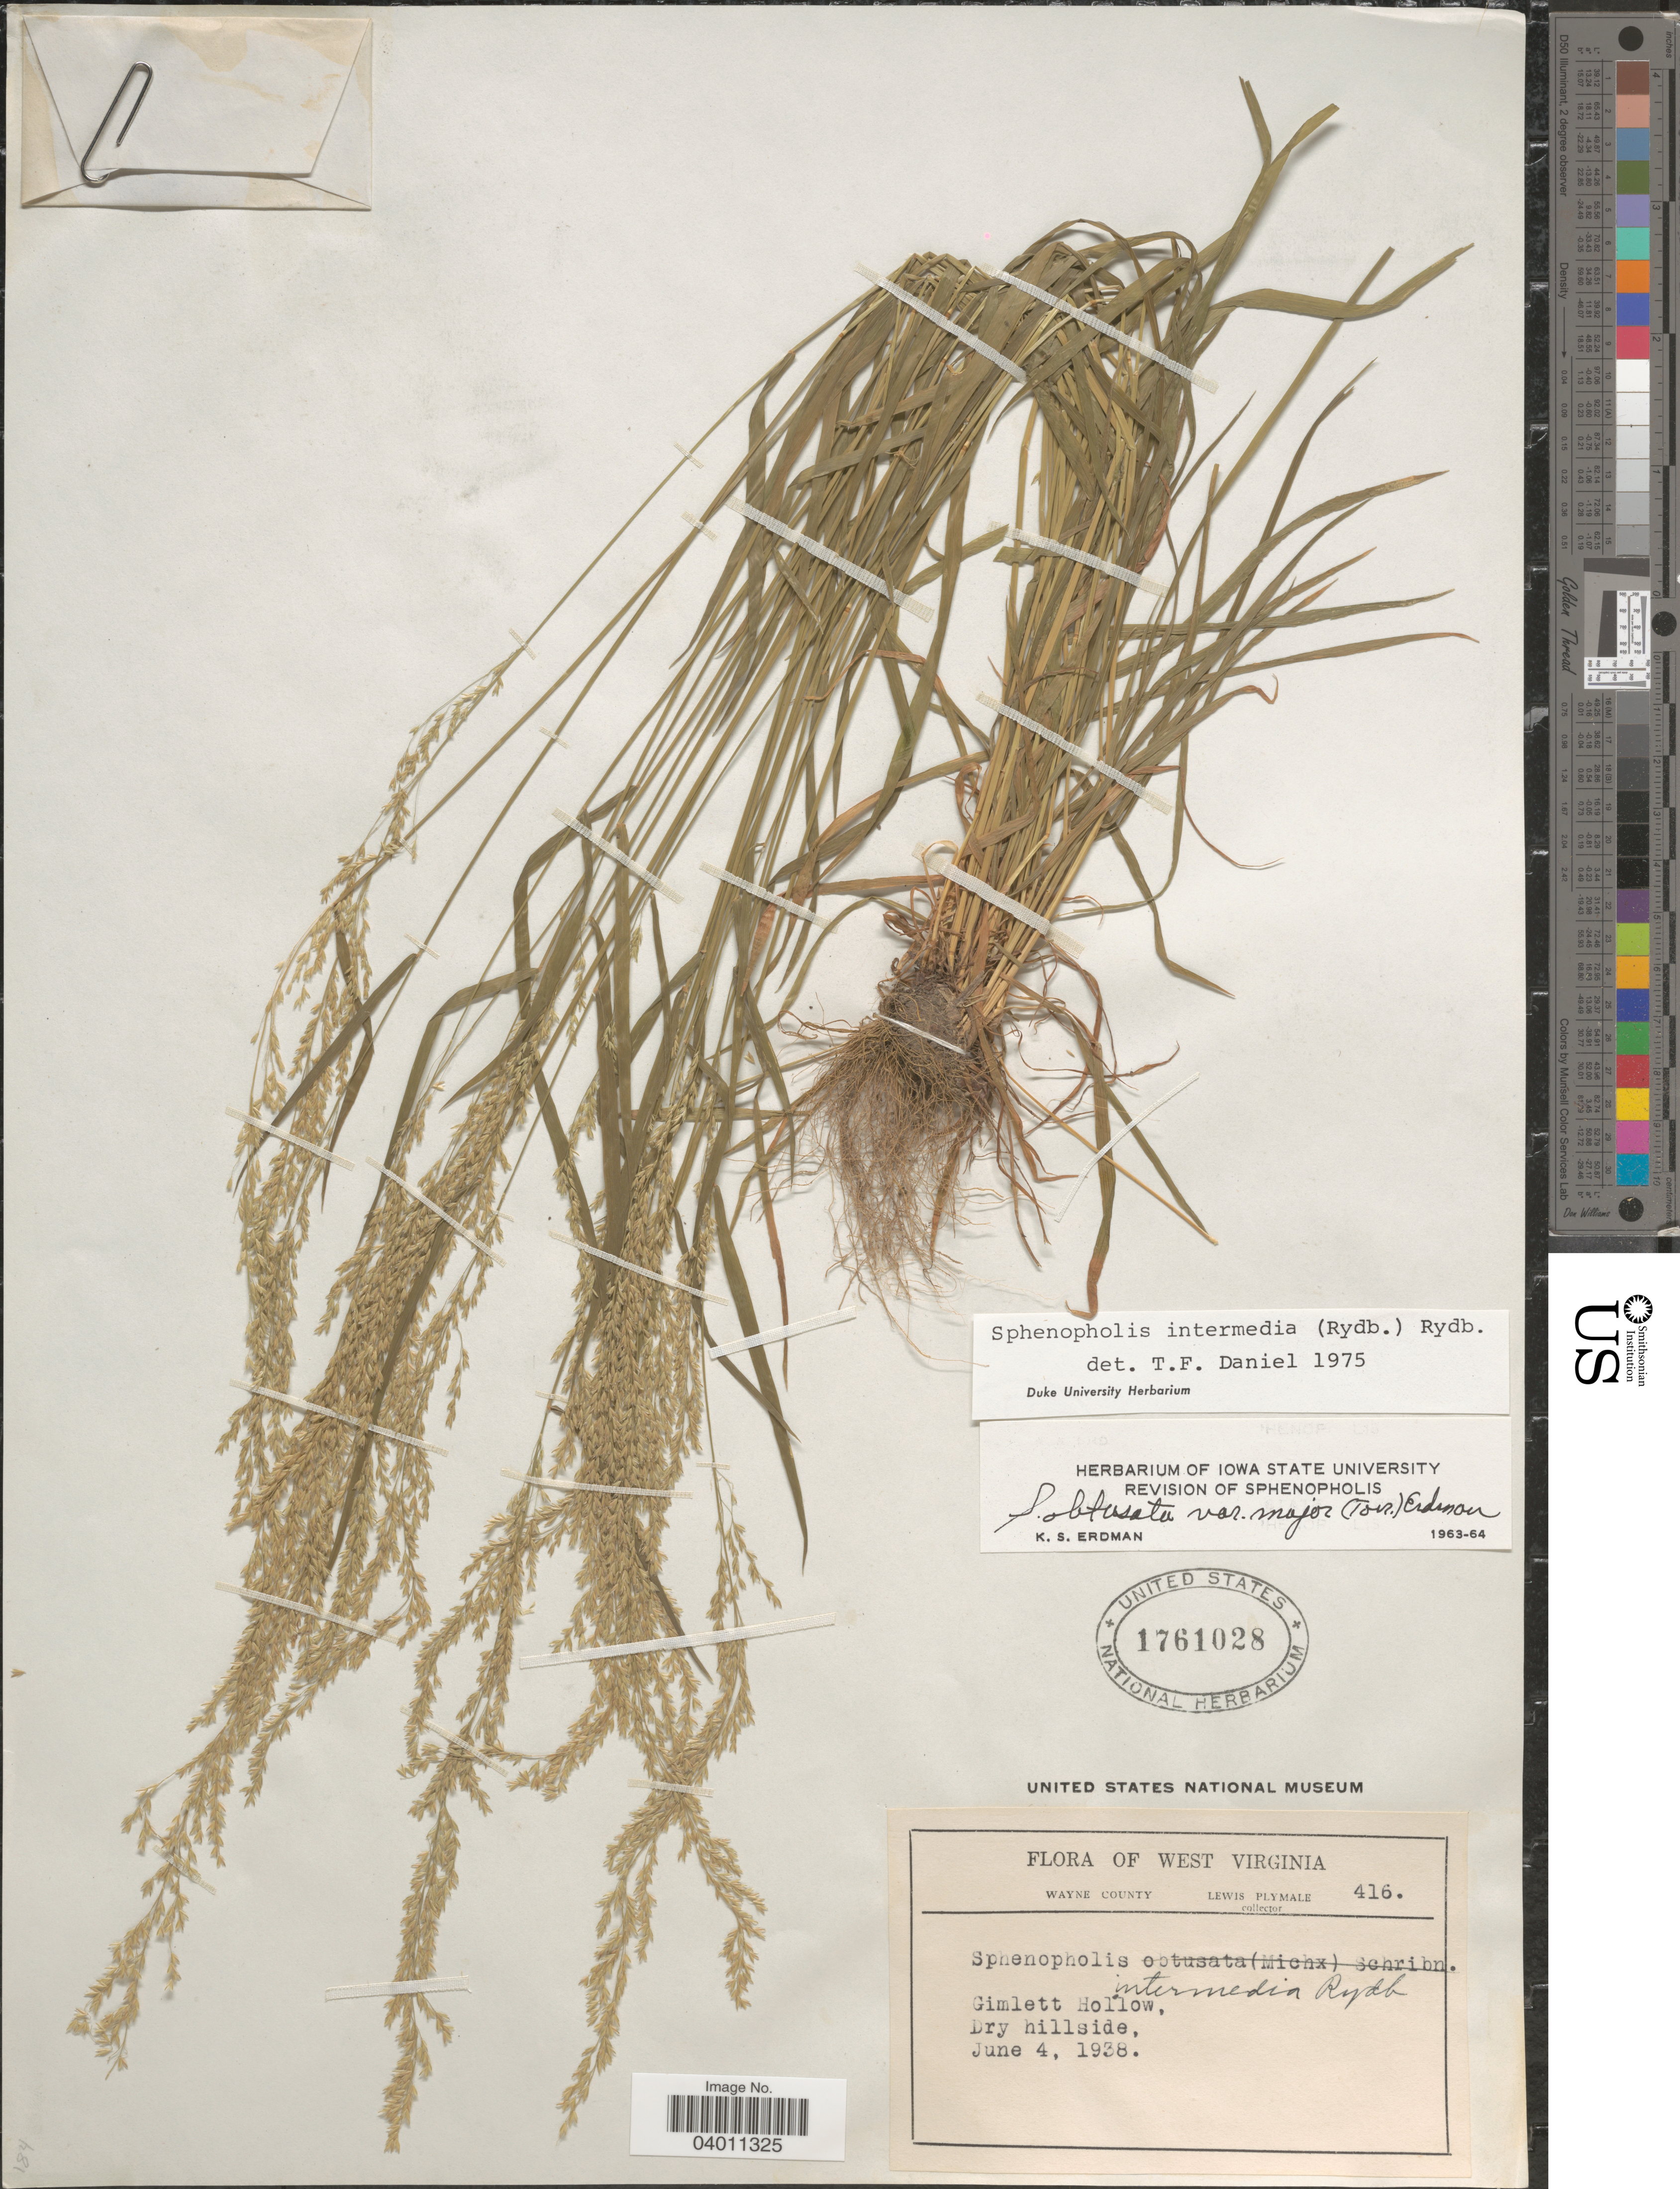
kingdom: Plantae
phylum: Tracheophyta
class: Liliopsida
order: Poales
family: Poaceae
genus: Sphenopholis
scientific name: Sphenopholis intermedia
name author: (Rydb.) Rydb.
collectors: L. Plymale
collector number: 416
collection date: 1938-06-04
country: United States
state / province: West Virginia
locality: Gimlett Hollow. Dry hillside.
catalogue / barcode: US 1761028